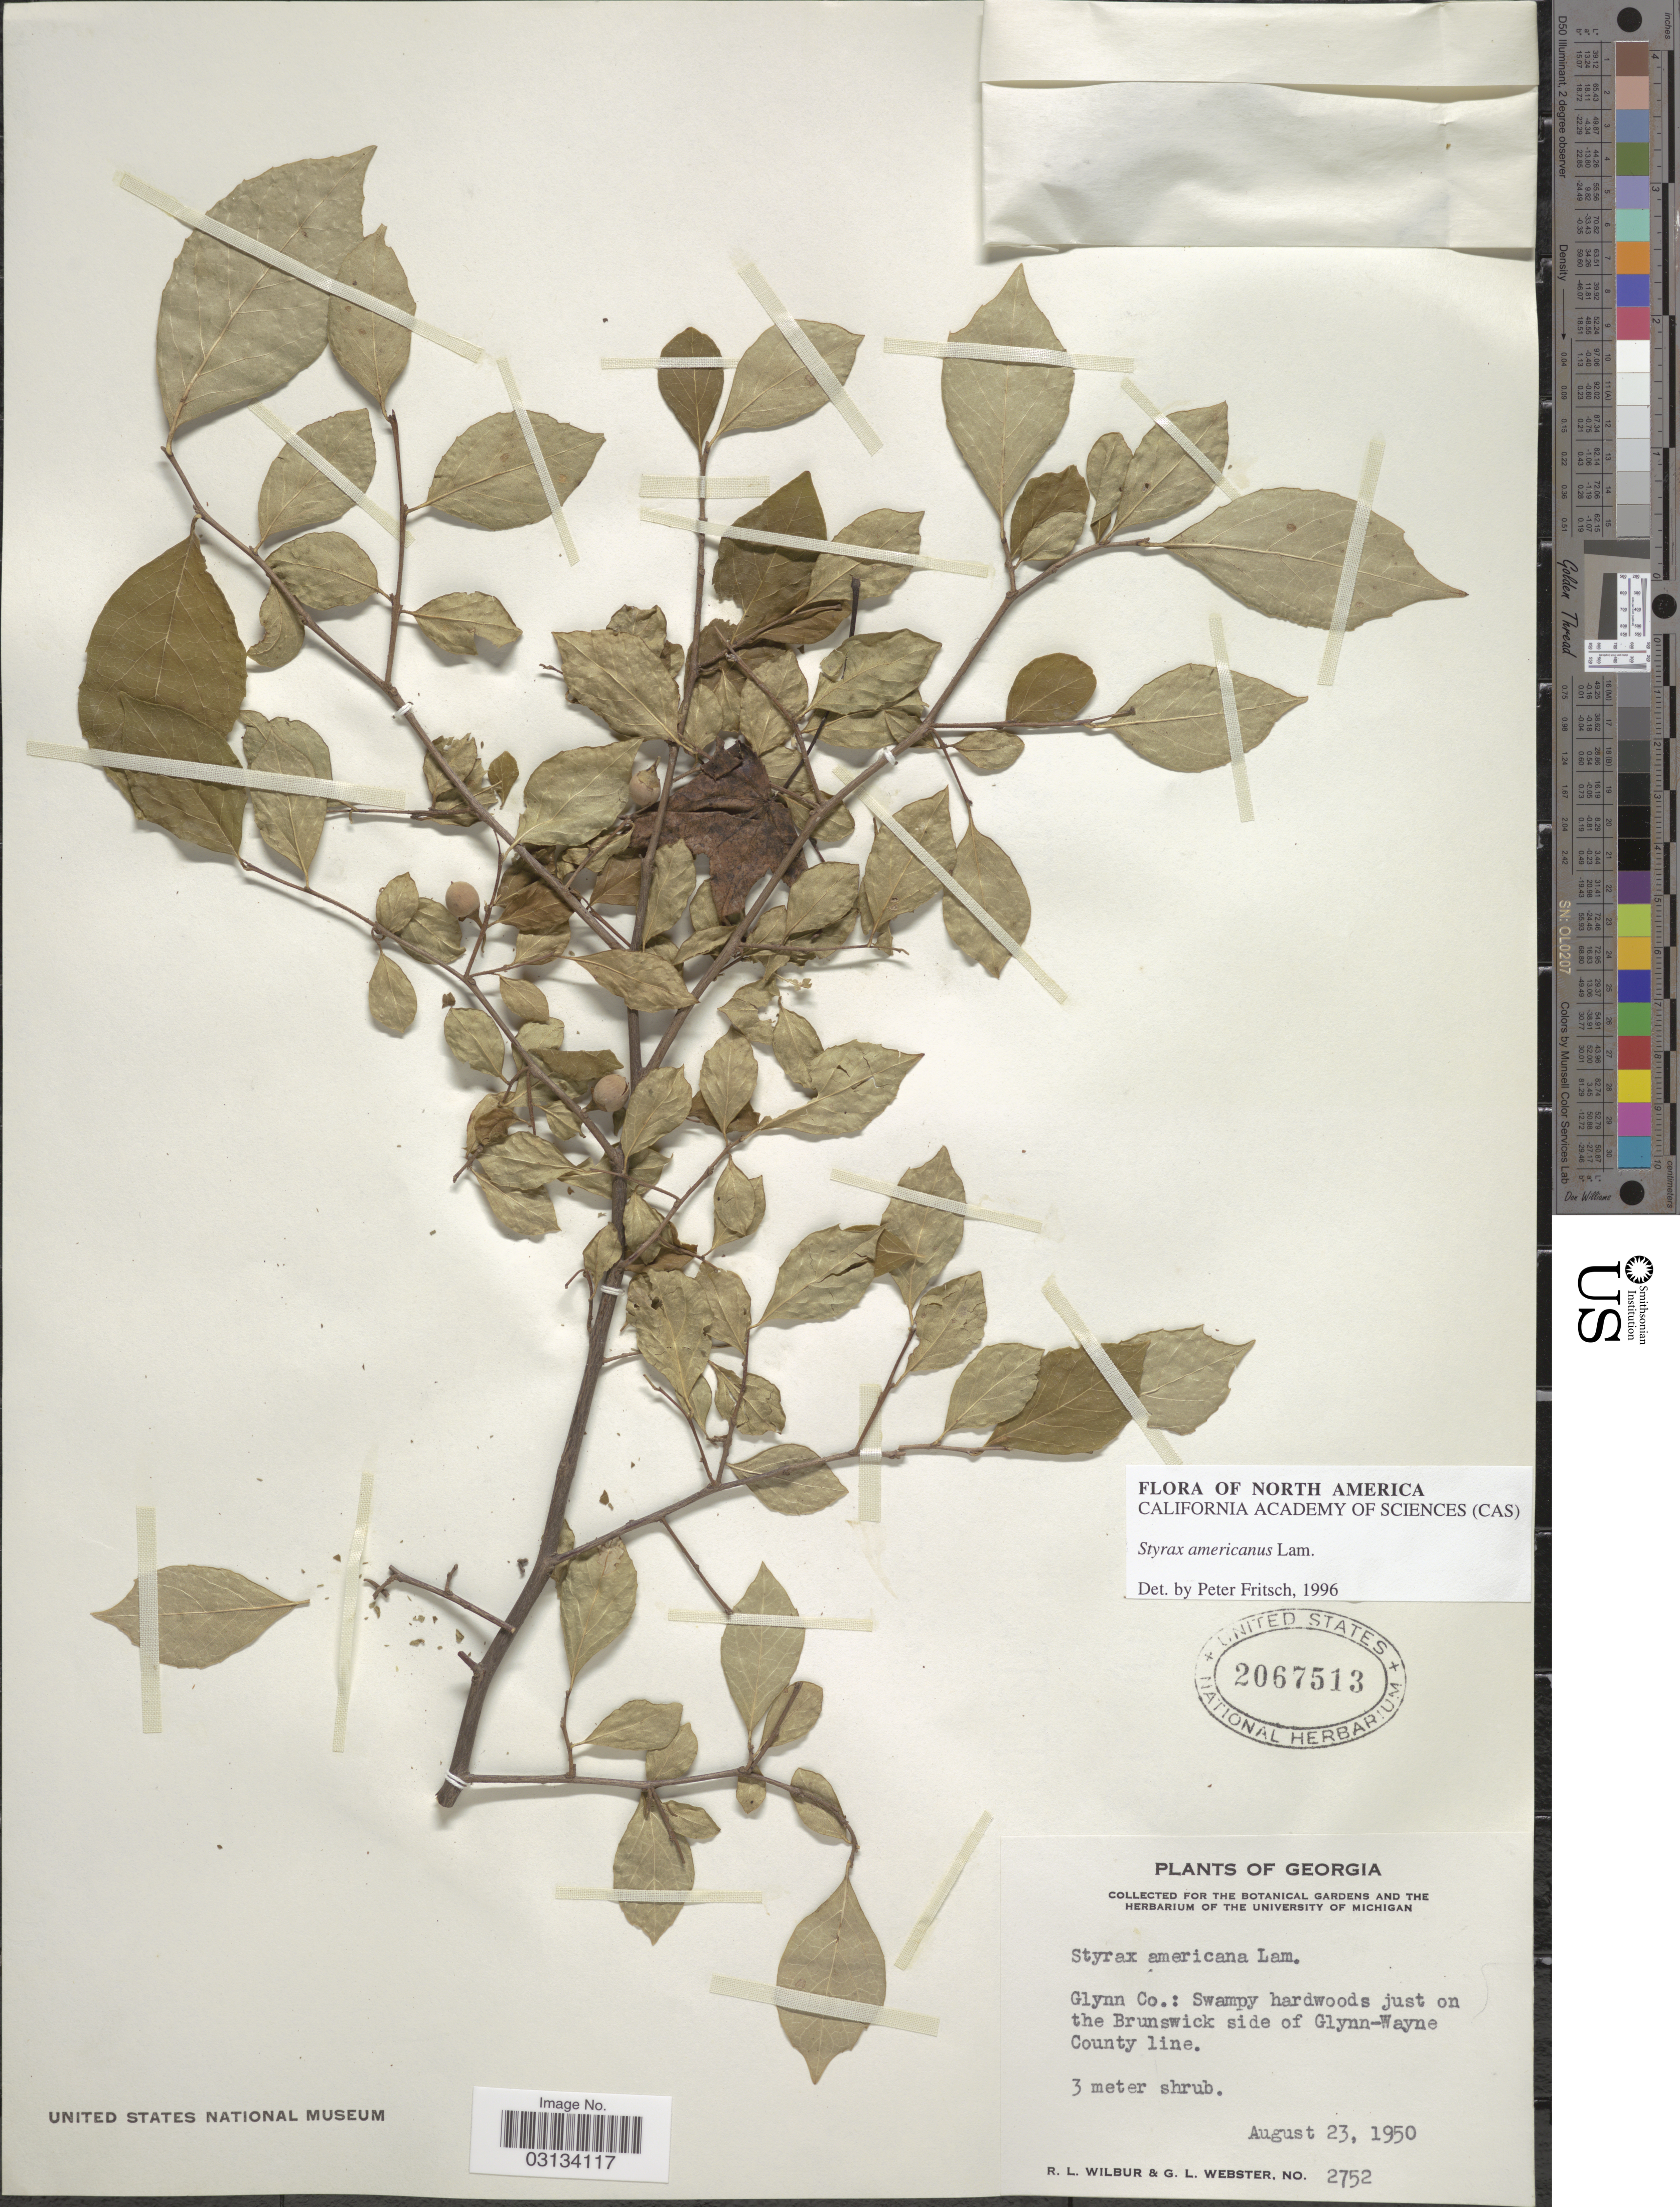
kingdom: Plantae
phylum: Tracheophyta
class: Magnoliopsida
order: Ericales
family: Styracaceae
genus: Styrax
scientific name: Styrax americanus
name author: Lam.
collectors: R. L. Wilbur & G. L. Webster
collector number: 2752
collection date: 1950-08-23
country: United States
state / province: Georgia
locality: Glynn Co.: Swampy hardwoods just on the Brunswick side of Glynn-Wayne County line.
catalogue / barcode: US 2067513